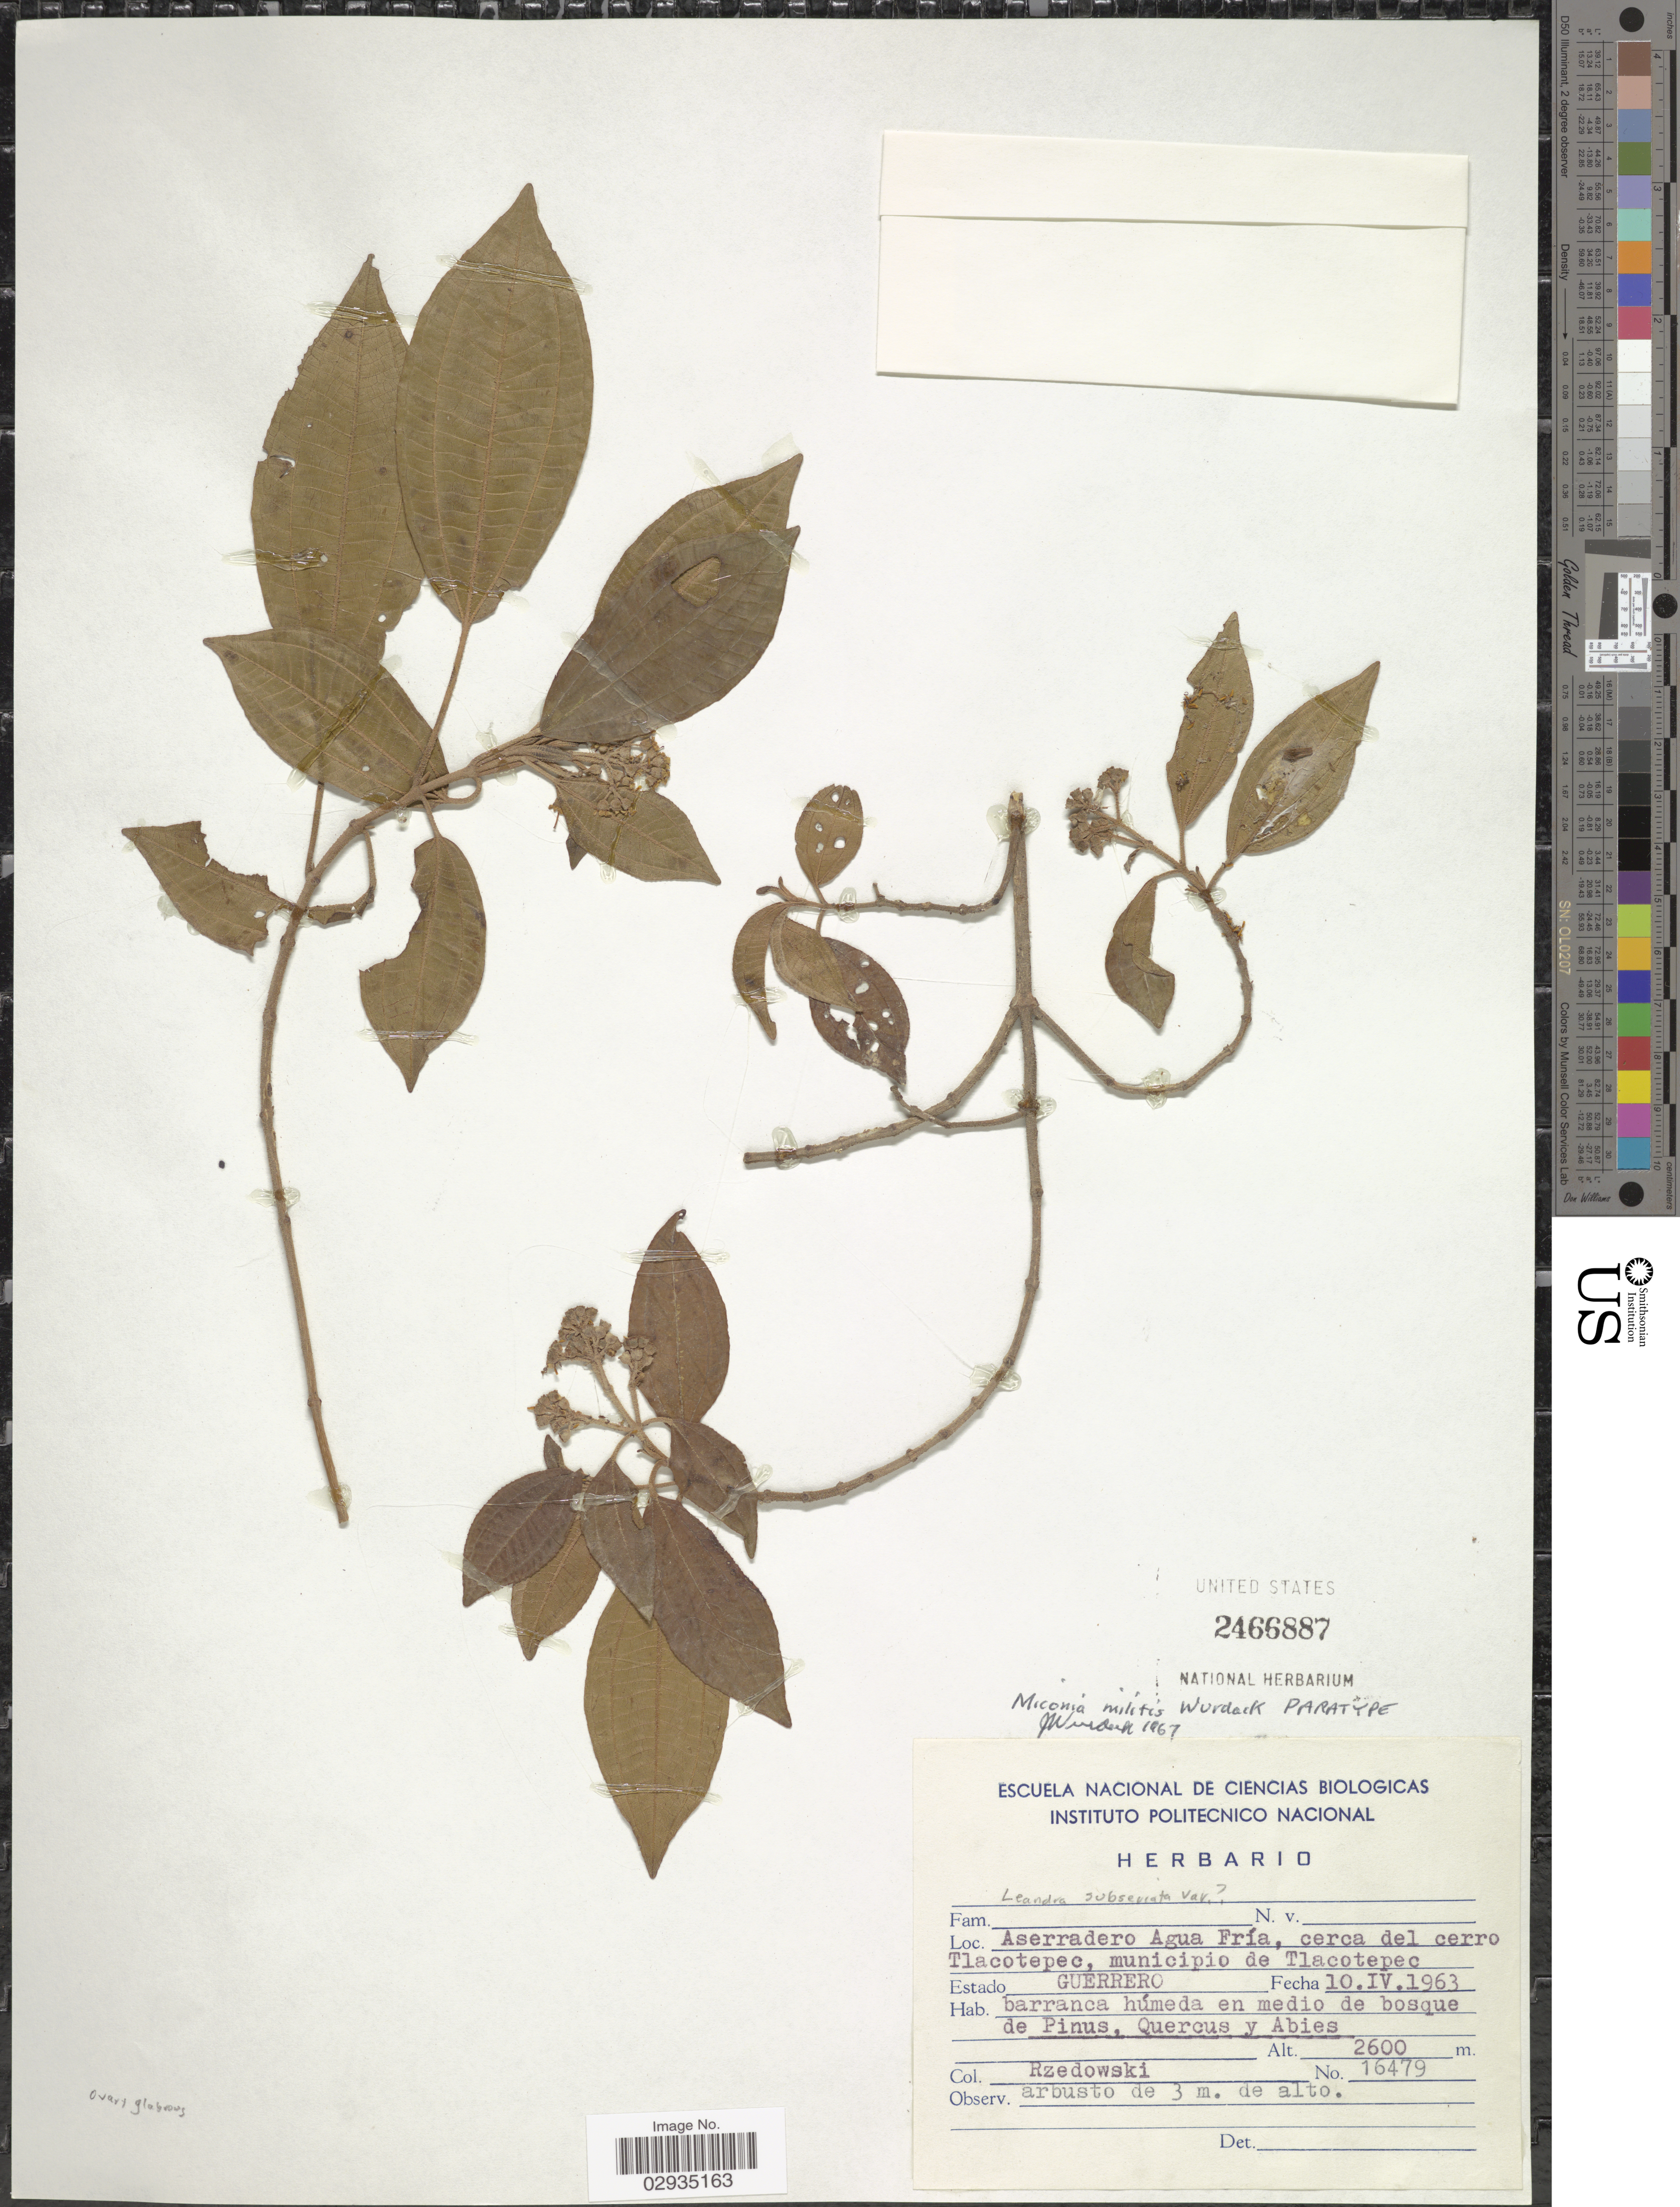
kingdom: Plantae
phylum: Tracheophyta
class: Magnoliopsida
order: Myrtales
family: Melastomataceae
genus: Miconia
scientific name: Miconia militis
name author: Wurdack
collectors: Rzedowski, --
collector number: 16479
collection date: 1963-04-10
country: Mexico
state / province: Guerrero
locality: Aserradero Agua Fría, cerca del cerro Tlacotepec, municipio de Tlacotepec.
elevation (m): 2600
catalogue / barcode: US 2466887